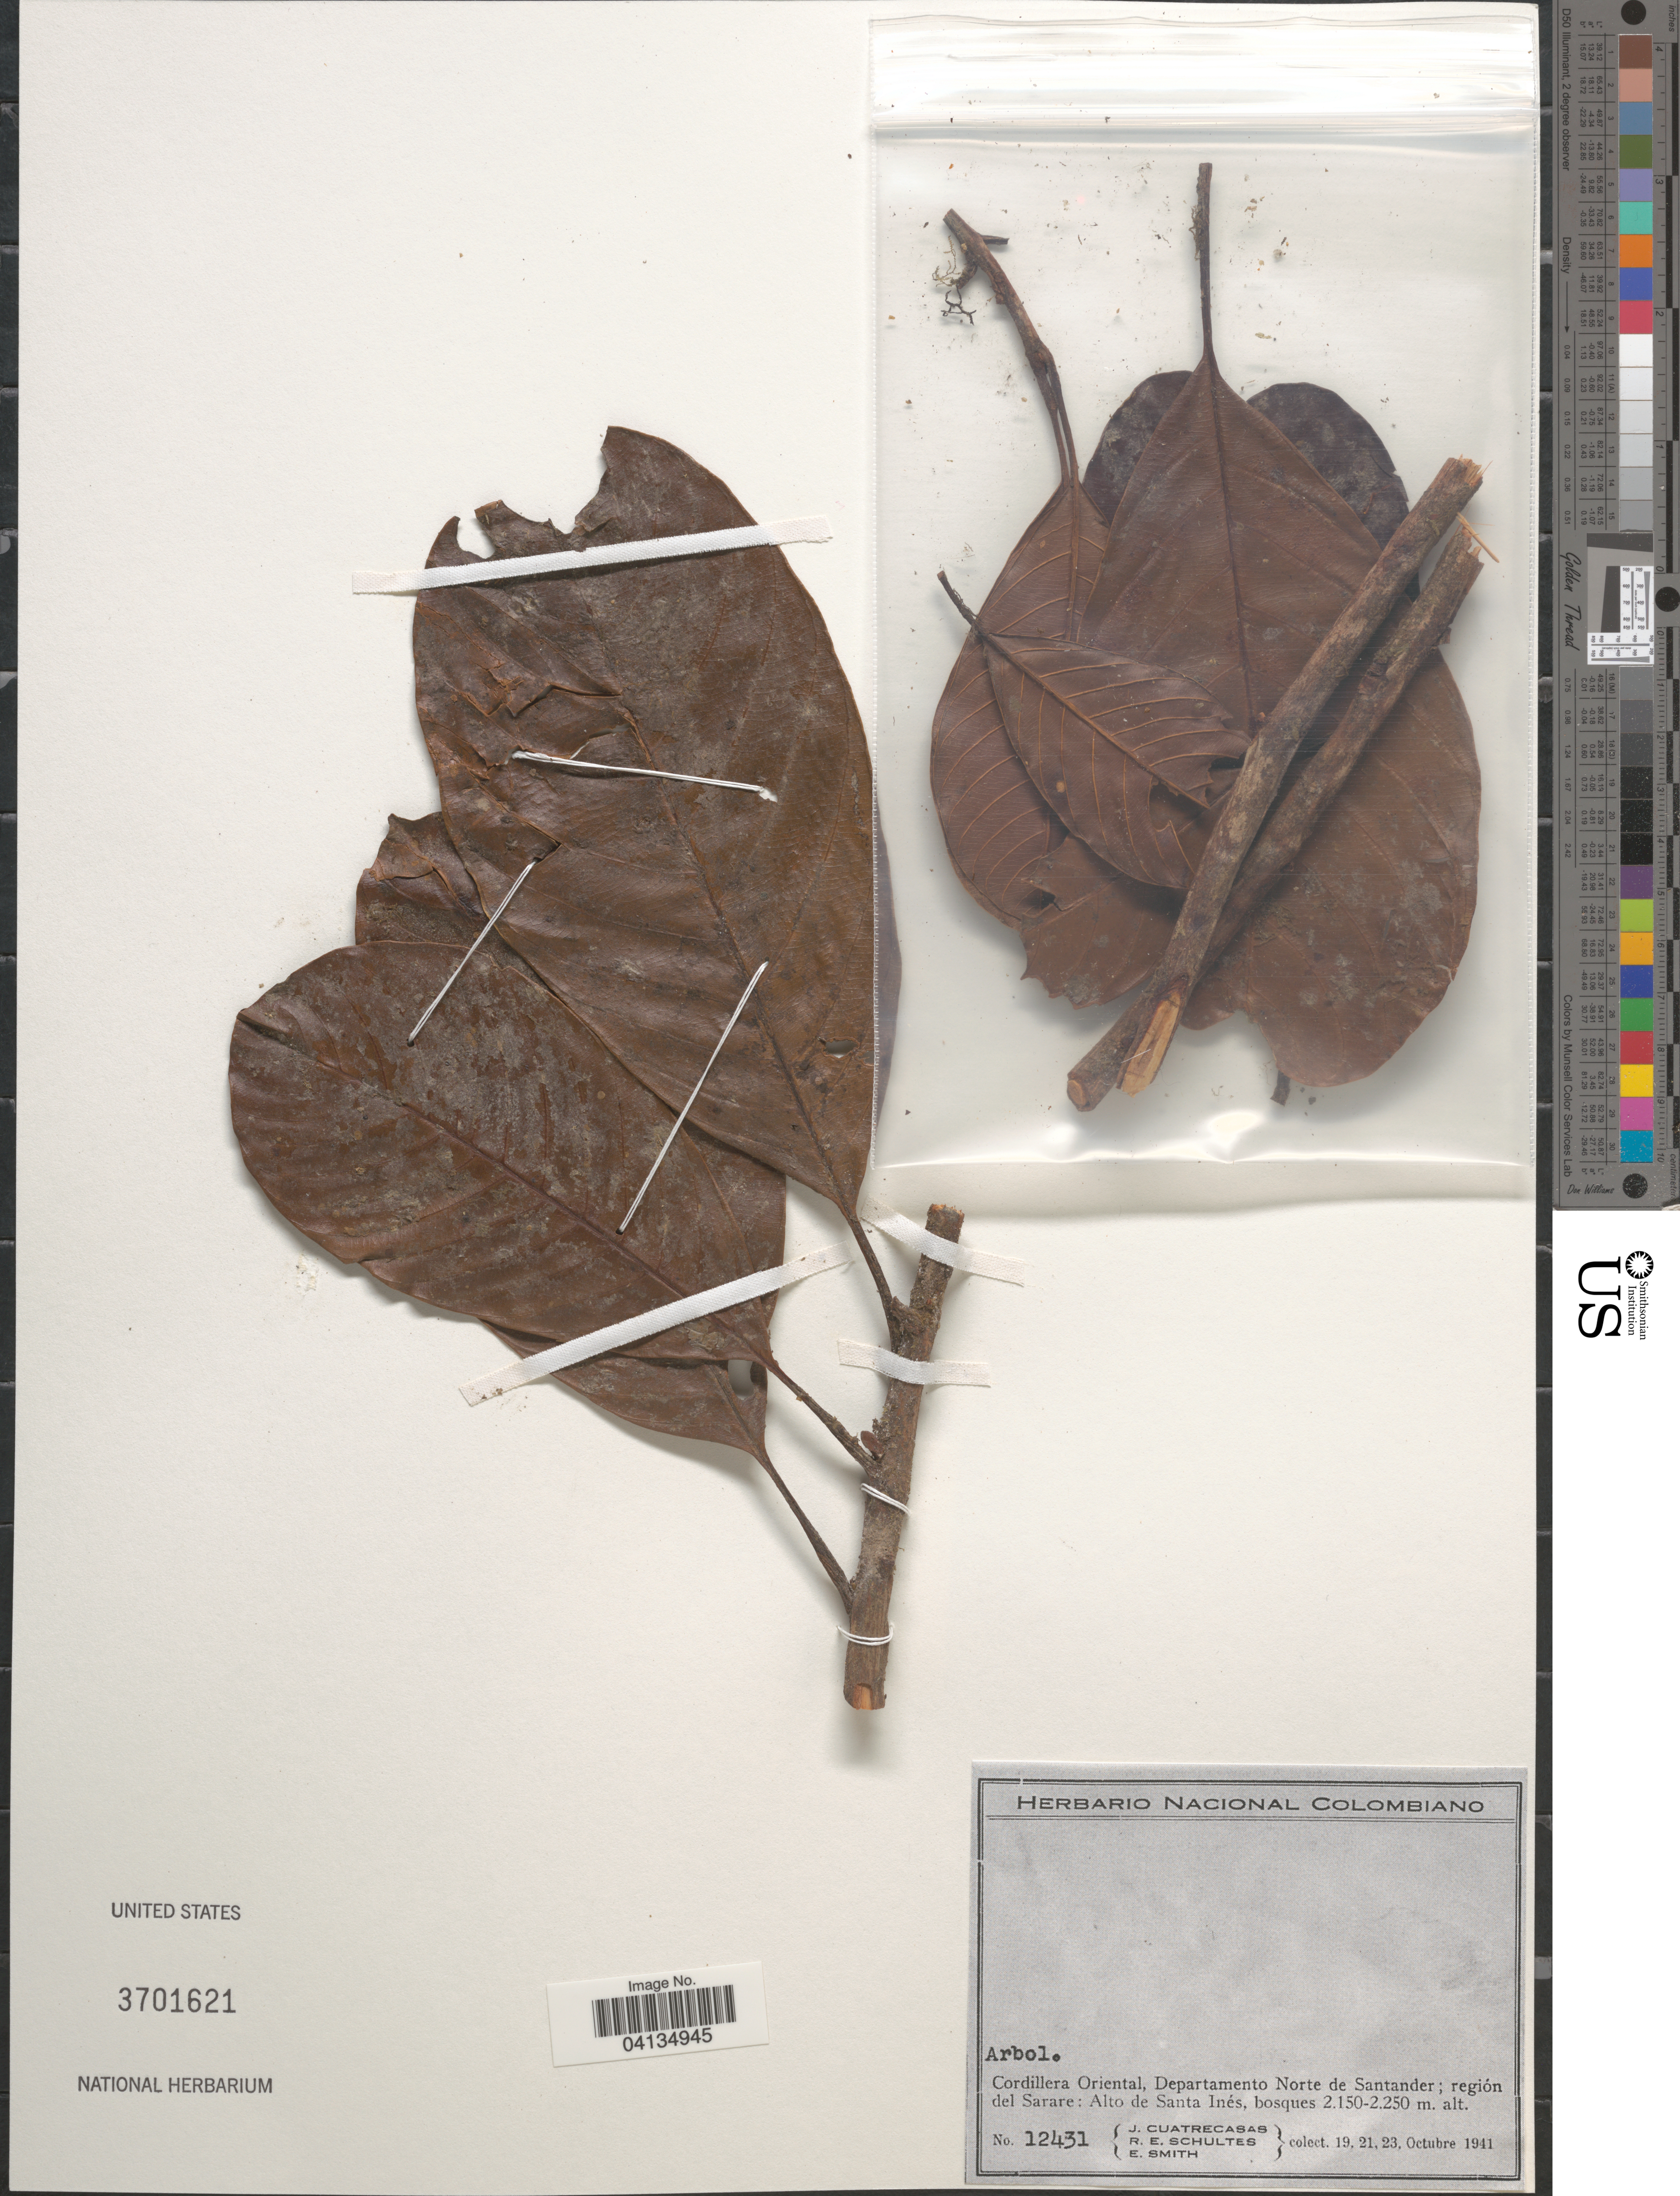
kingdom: Plantae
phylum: Tracheophyta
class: Magnoliopsida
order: Ericales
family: Sapotaceae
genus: Pouteria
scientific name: Pouteria baehniana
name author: Monach.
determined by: Ávila, F. A.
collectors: J. Cuatrecasas, R. E. Schultes & E. Smith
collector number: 12431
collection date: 1941-10-19/1941-10-23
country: Colombia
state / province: Norte de Santander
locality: Cordillera Oriental, Departamento Norte de Santander; región del Sarare: Alto de Santa Inés.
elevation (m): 2150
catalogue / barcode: US 3701621